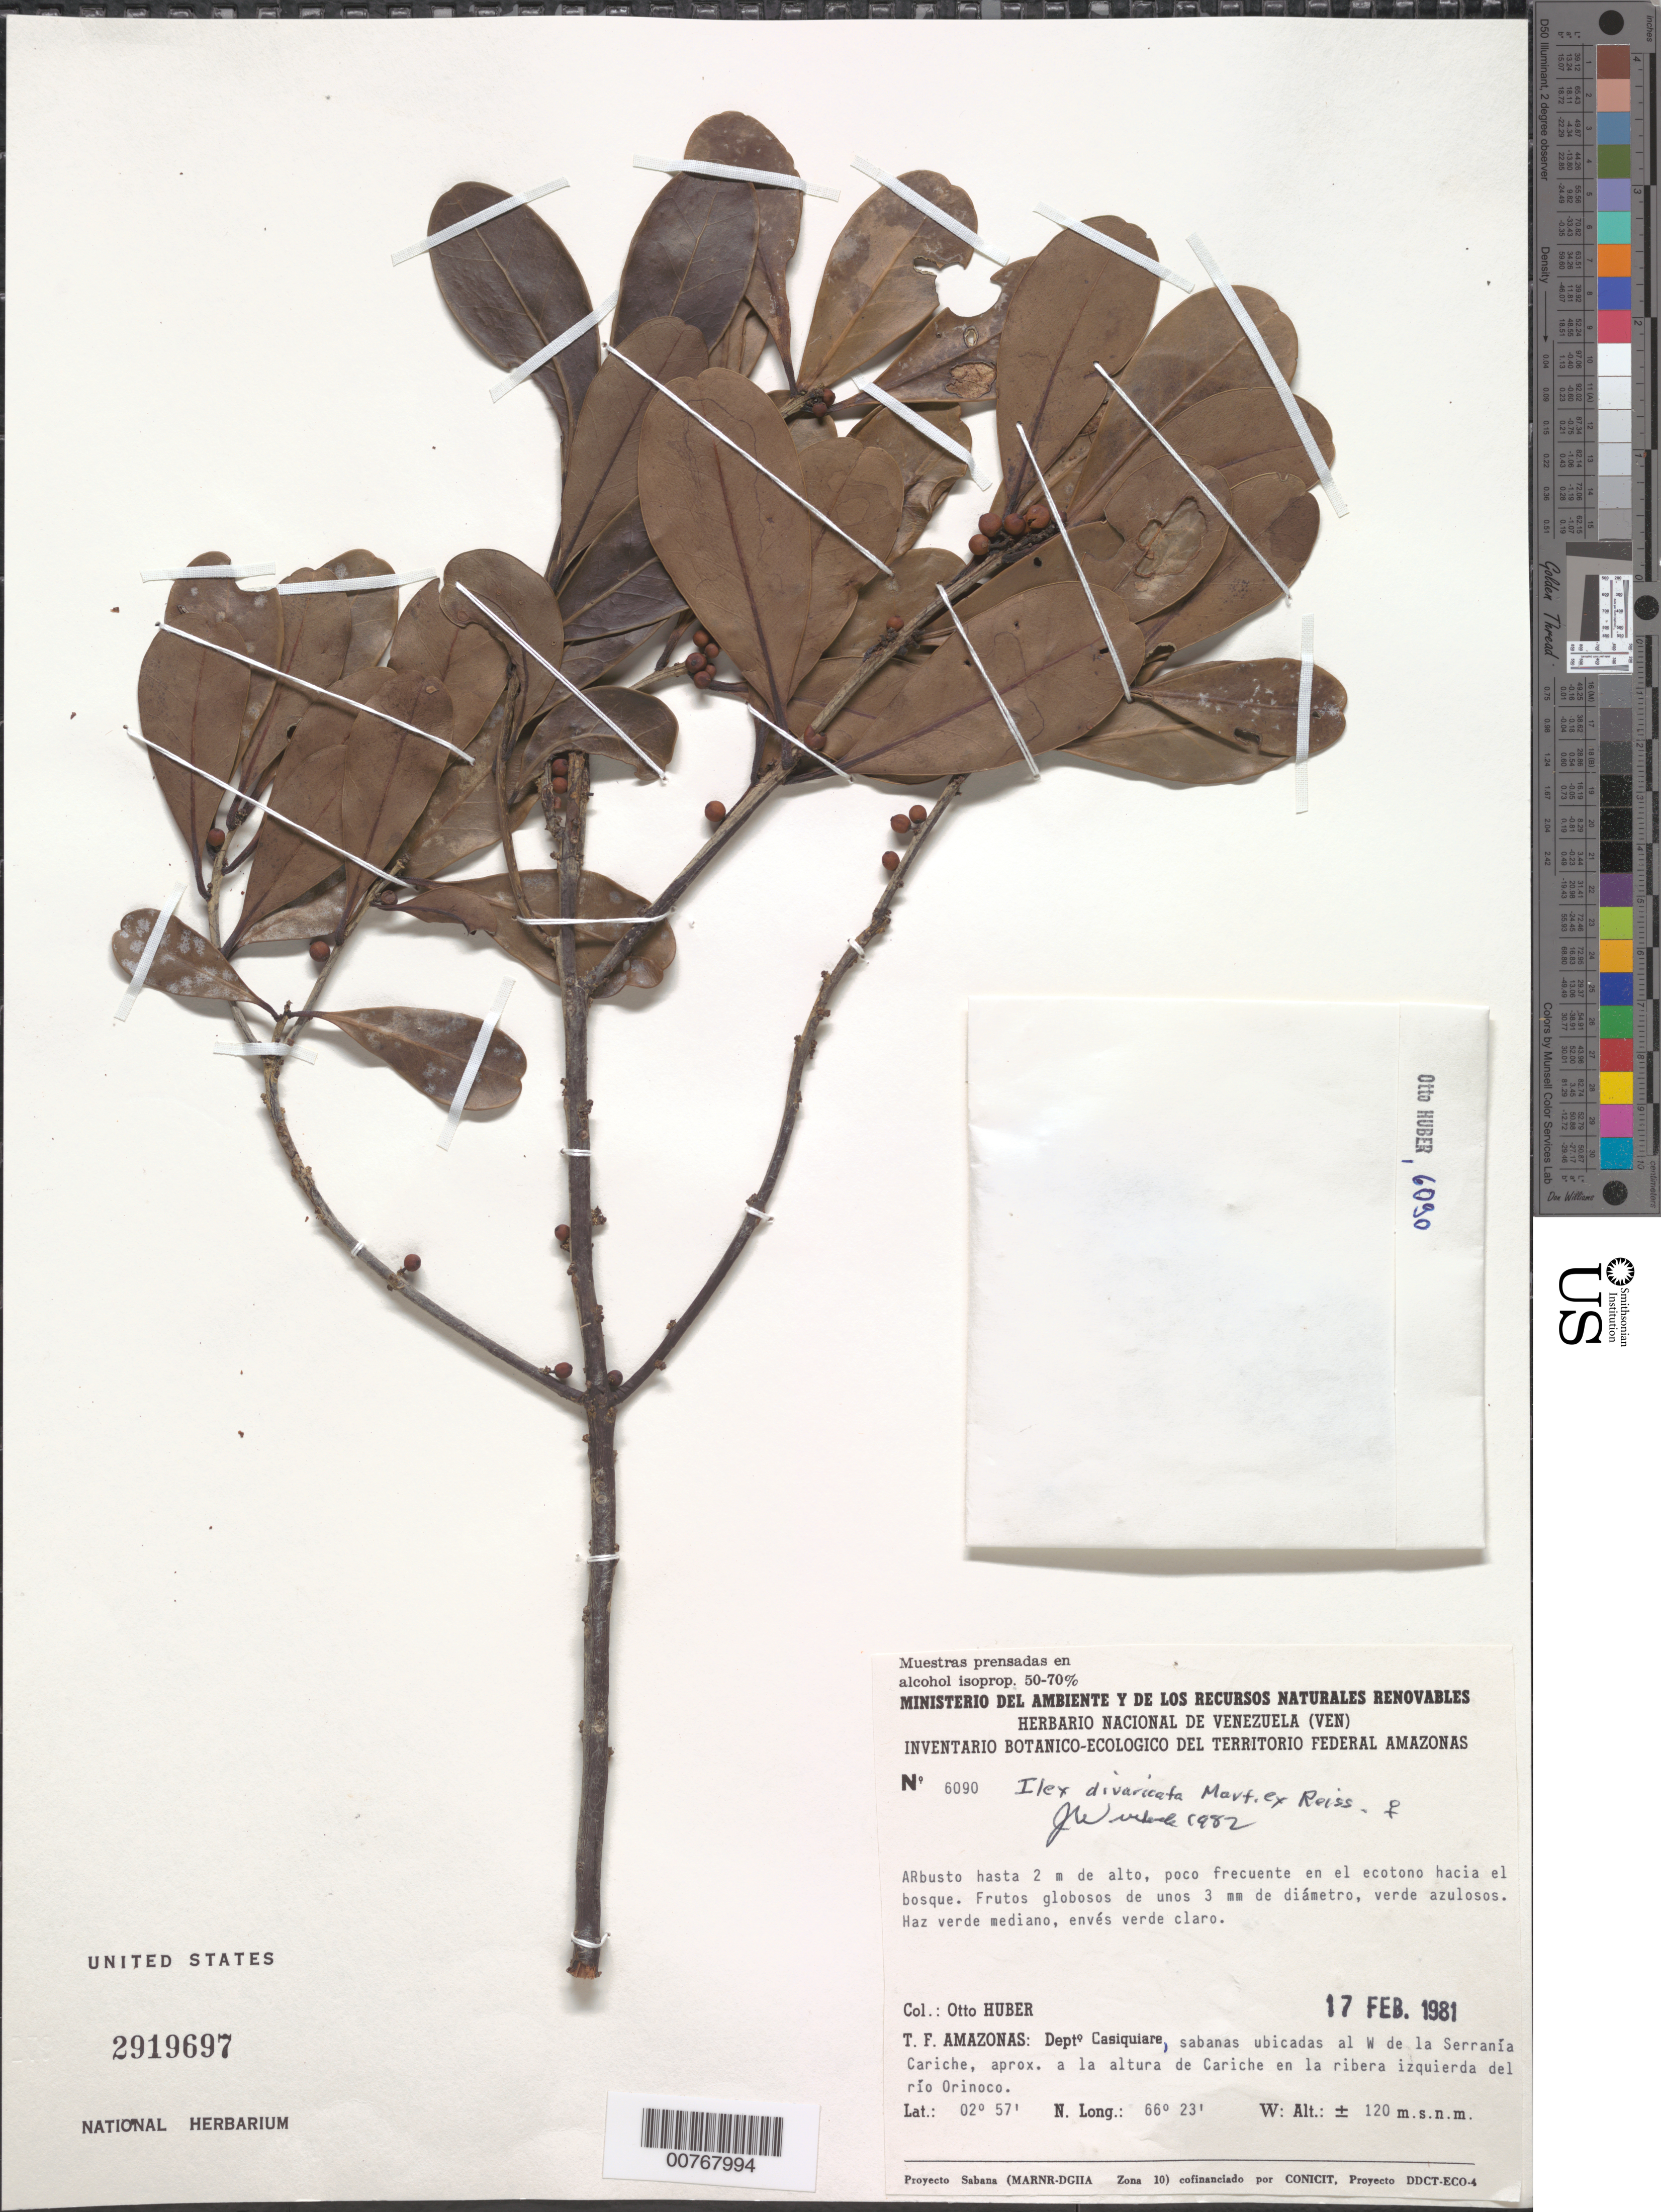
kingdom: Plantae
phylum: Tracheophyta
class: Magnoliopsida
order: Aquifoliales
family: Aquifoliaceae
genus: Ilex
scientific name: Ilex divaricata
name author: Mart. ex Reissek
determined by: Wurdack, John J., (US), US (UNITED STATES)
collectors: O. Huber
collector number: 6090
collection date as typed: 17-Feb-81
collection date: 1981-02-17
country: Venezuela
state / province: Amazonas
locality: Serrania Cariche, al W, aprox a la altura de Cariche en la ribera izquierda del Río Orinoco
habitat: Savanna; en el ecotono hacia el bosque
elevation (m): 120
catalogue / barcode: US 2919697